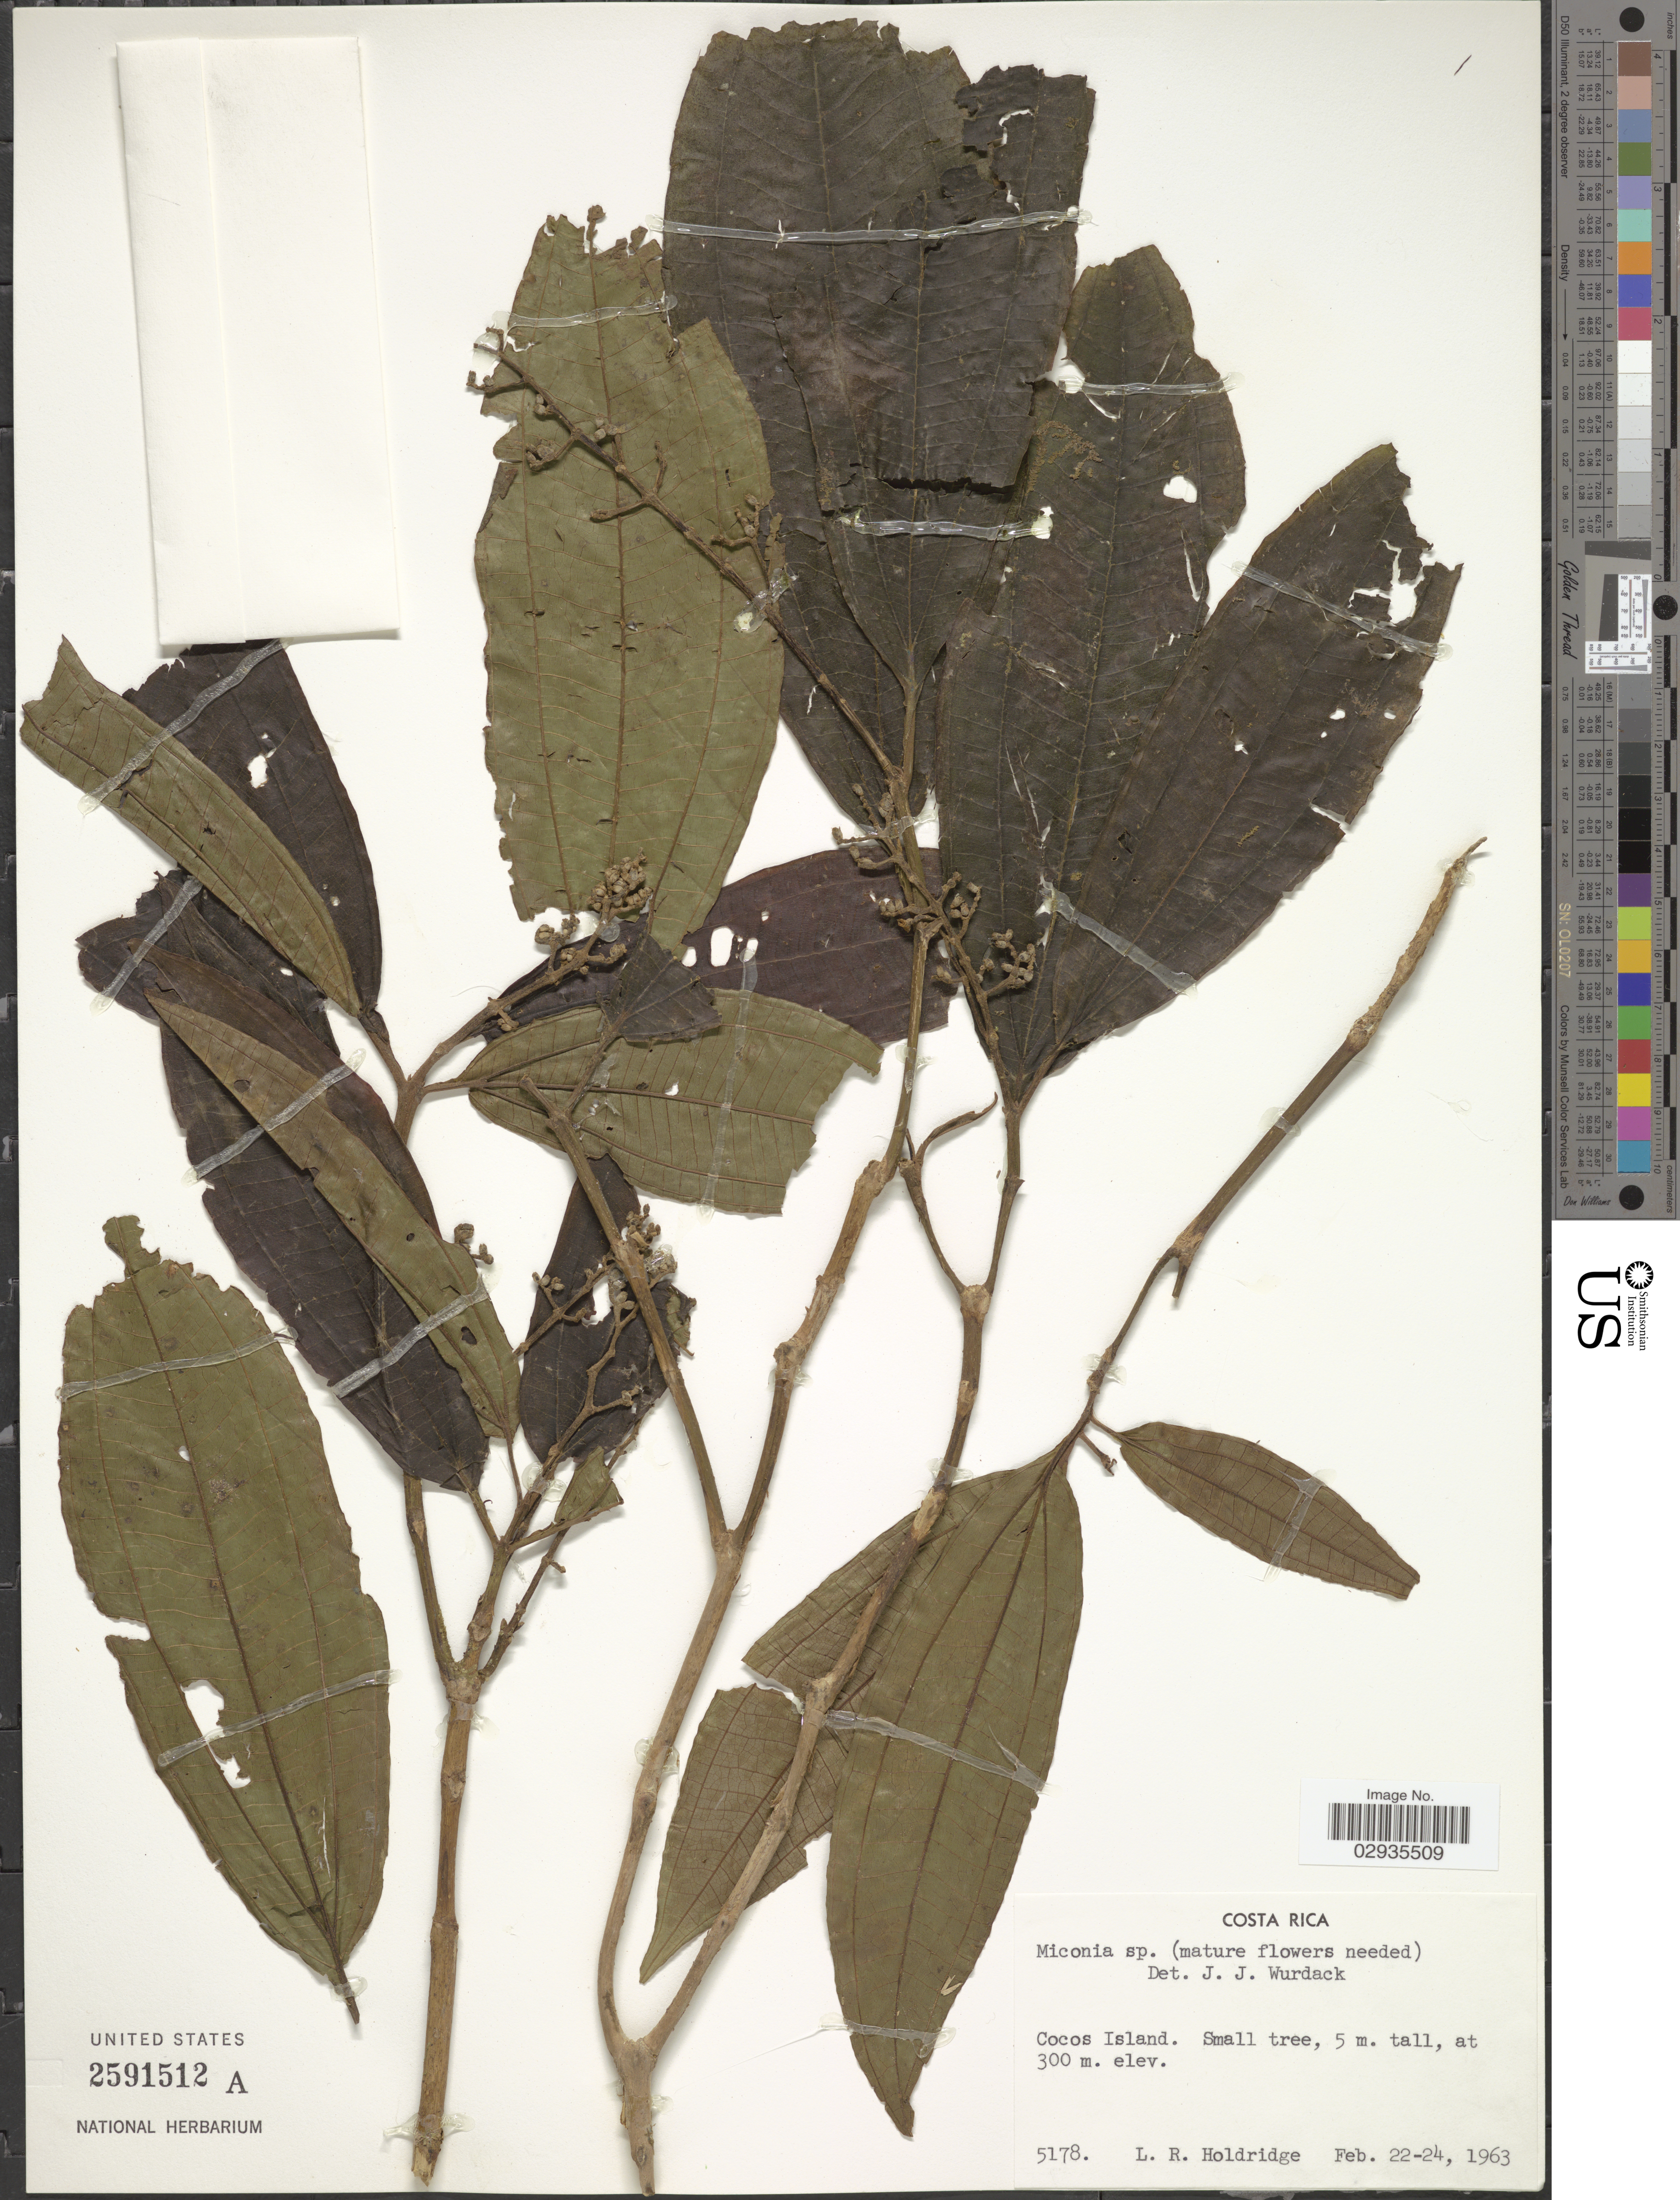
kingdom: Plantae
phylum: Tracheophyta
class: Magnoliopsida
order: Myrtales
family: Melastomataceae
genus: Miconia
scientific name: Miconia sp.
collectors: L. Holdridge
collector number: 5178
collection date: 1963-02-22/1963-02-24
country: Costa Rica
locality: Cocos Island.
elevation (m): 300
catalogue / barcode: US 2591512A